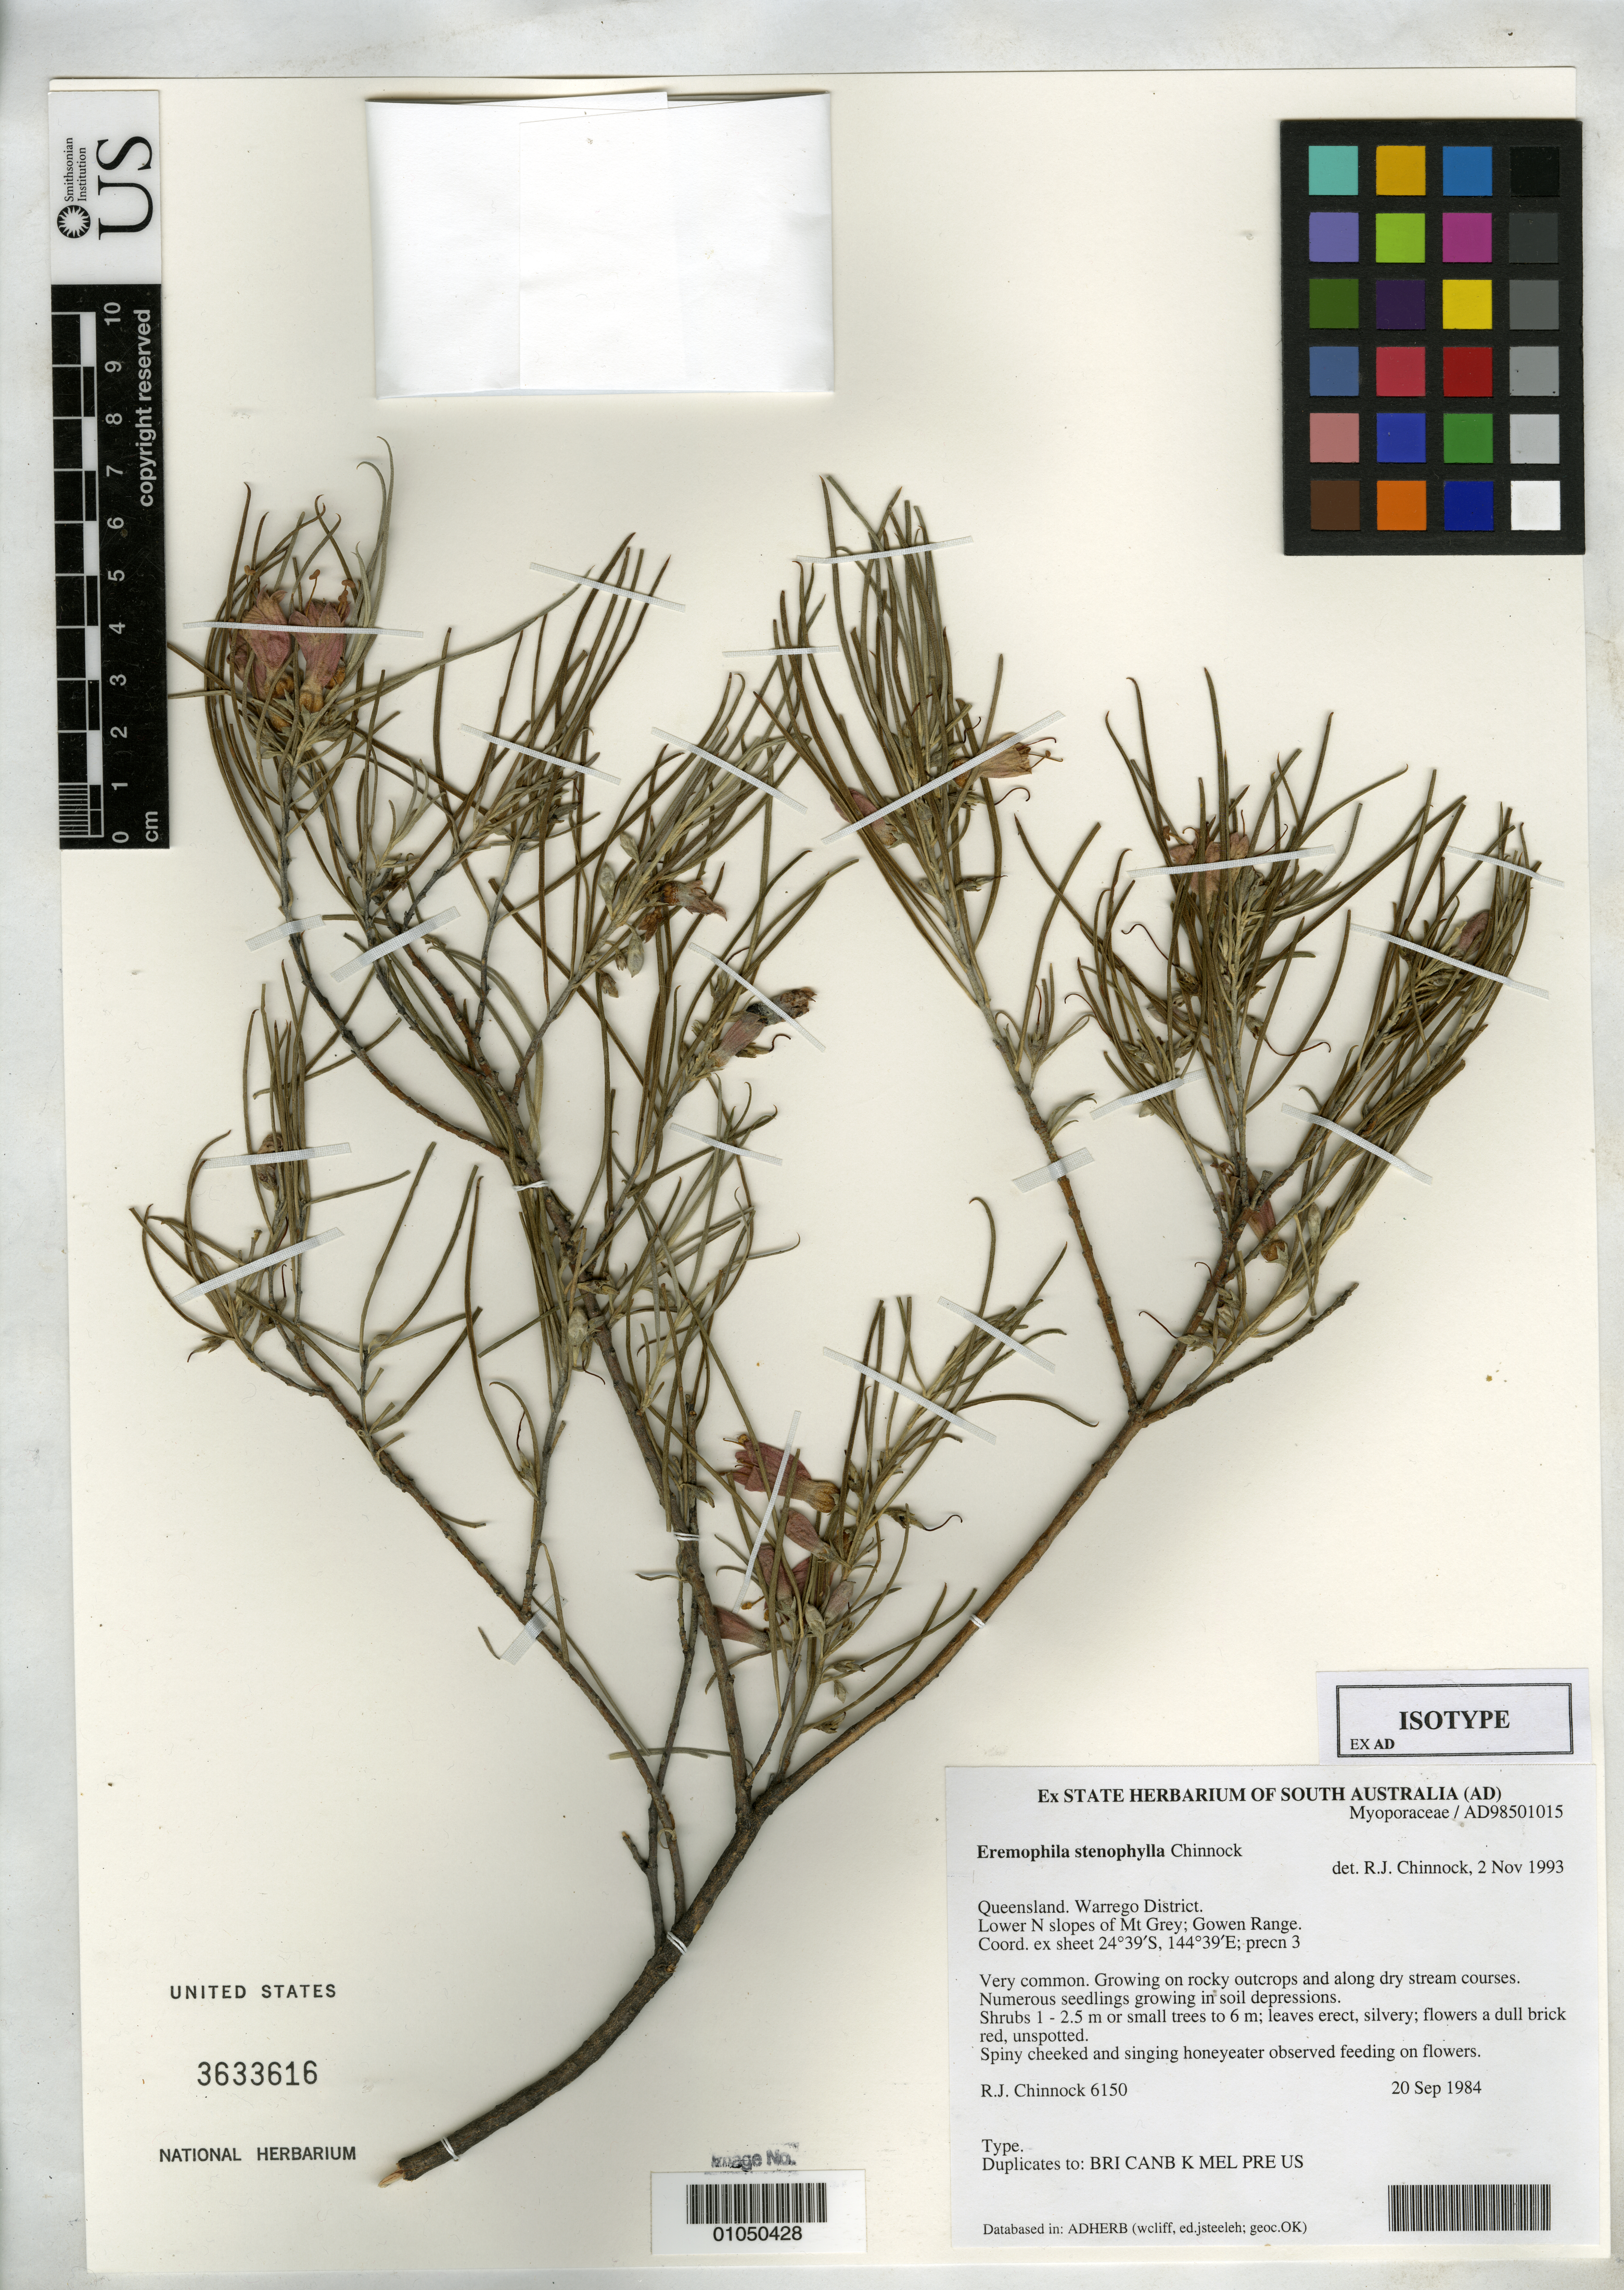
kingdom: Plantae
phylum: Tracheophyta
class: Magnoliopsida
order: Lamiales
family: Scrophulariaceae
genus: Eremophila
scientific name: Eremophila stenophylla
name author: Chinnock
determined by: Chinnock, R. J.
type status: Isotype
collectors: R. J. Chinnock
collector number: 6150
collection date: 1984-09-20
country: Australia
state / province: Queensland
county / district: Warrego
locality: Queensland, Warrego District. Lower N slopes of Mt. Grey; Gowen Range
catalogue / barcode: US 3633616